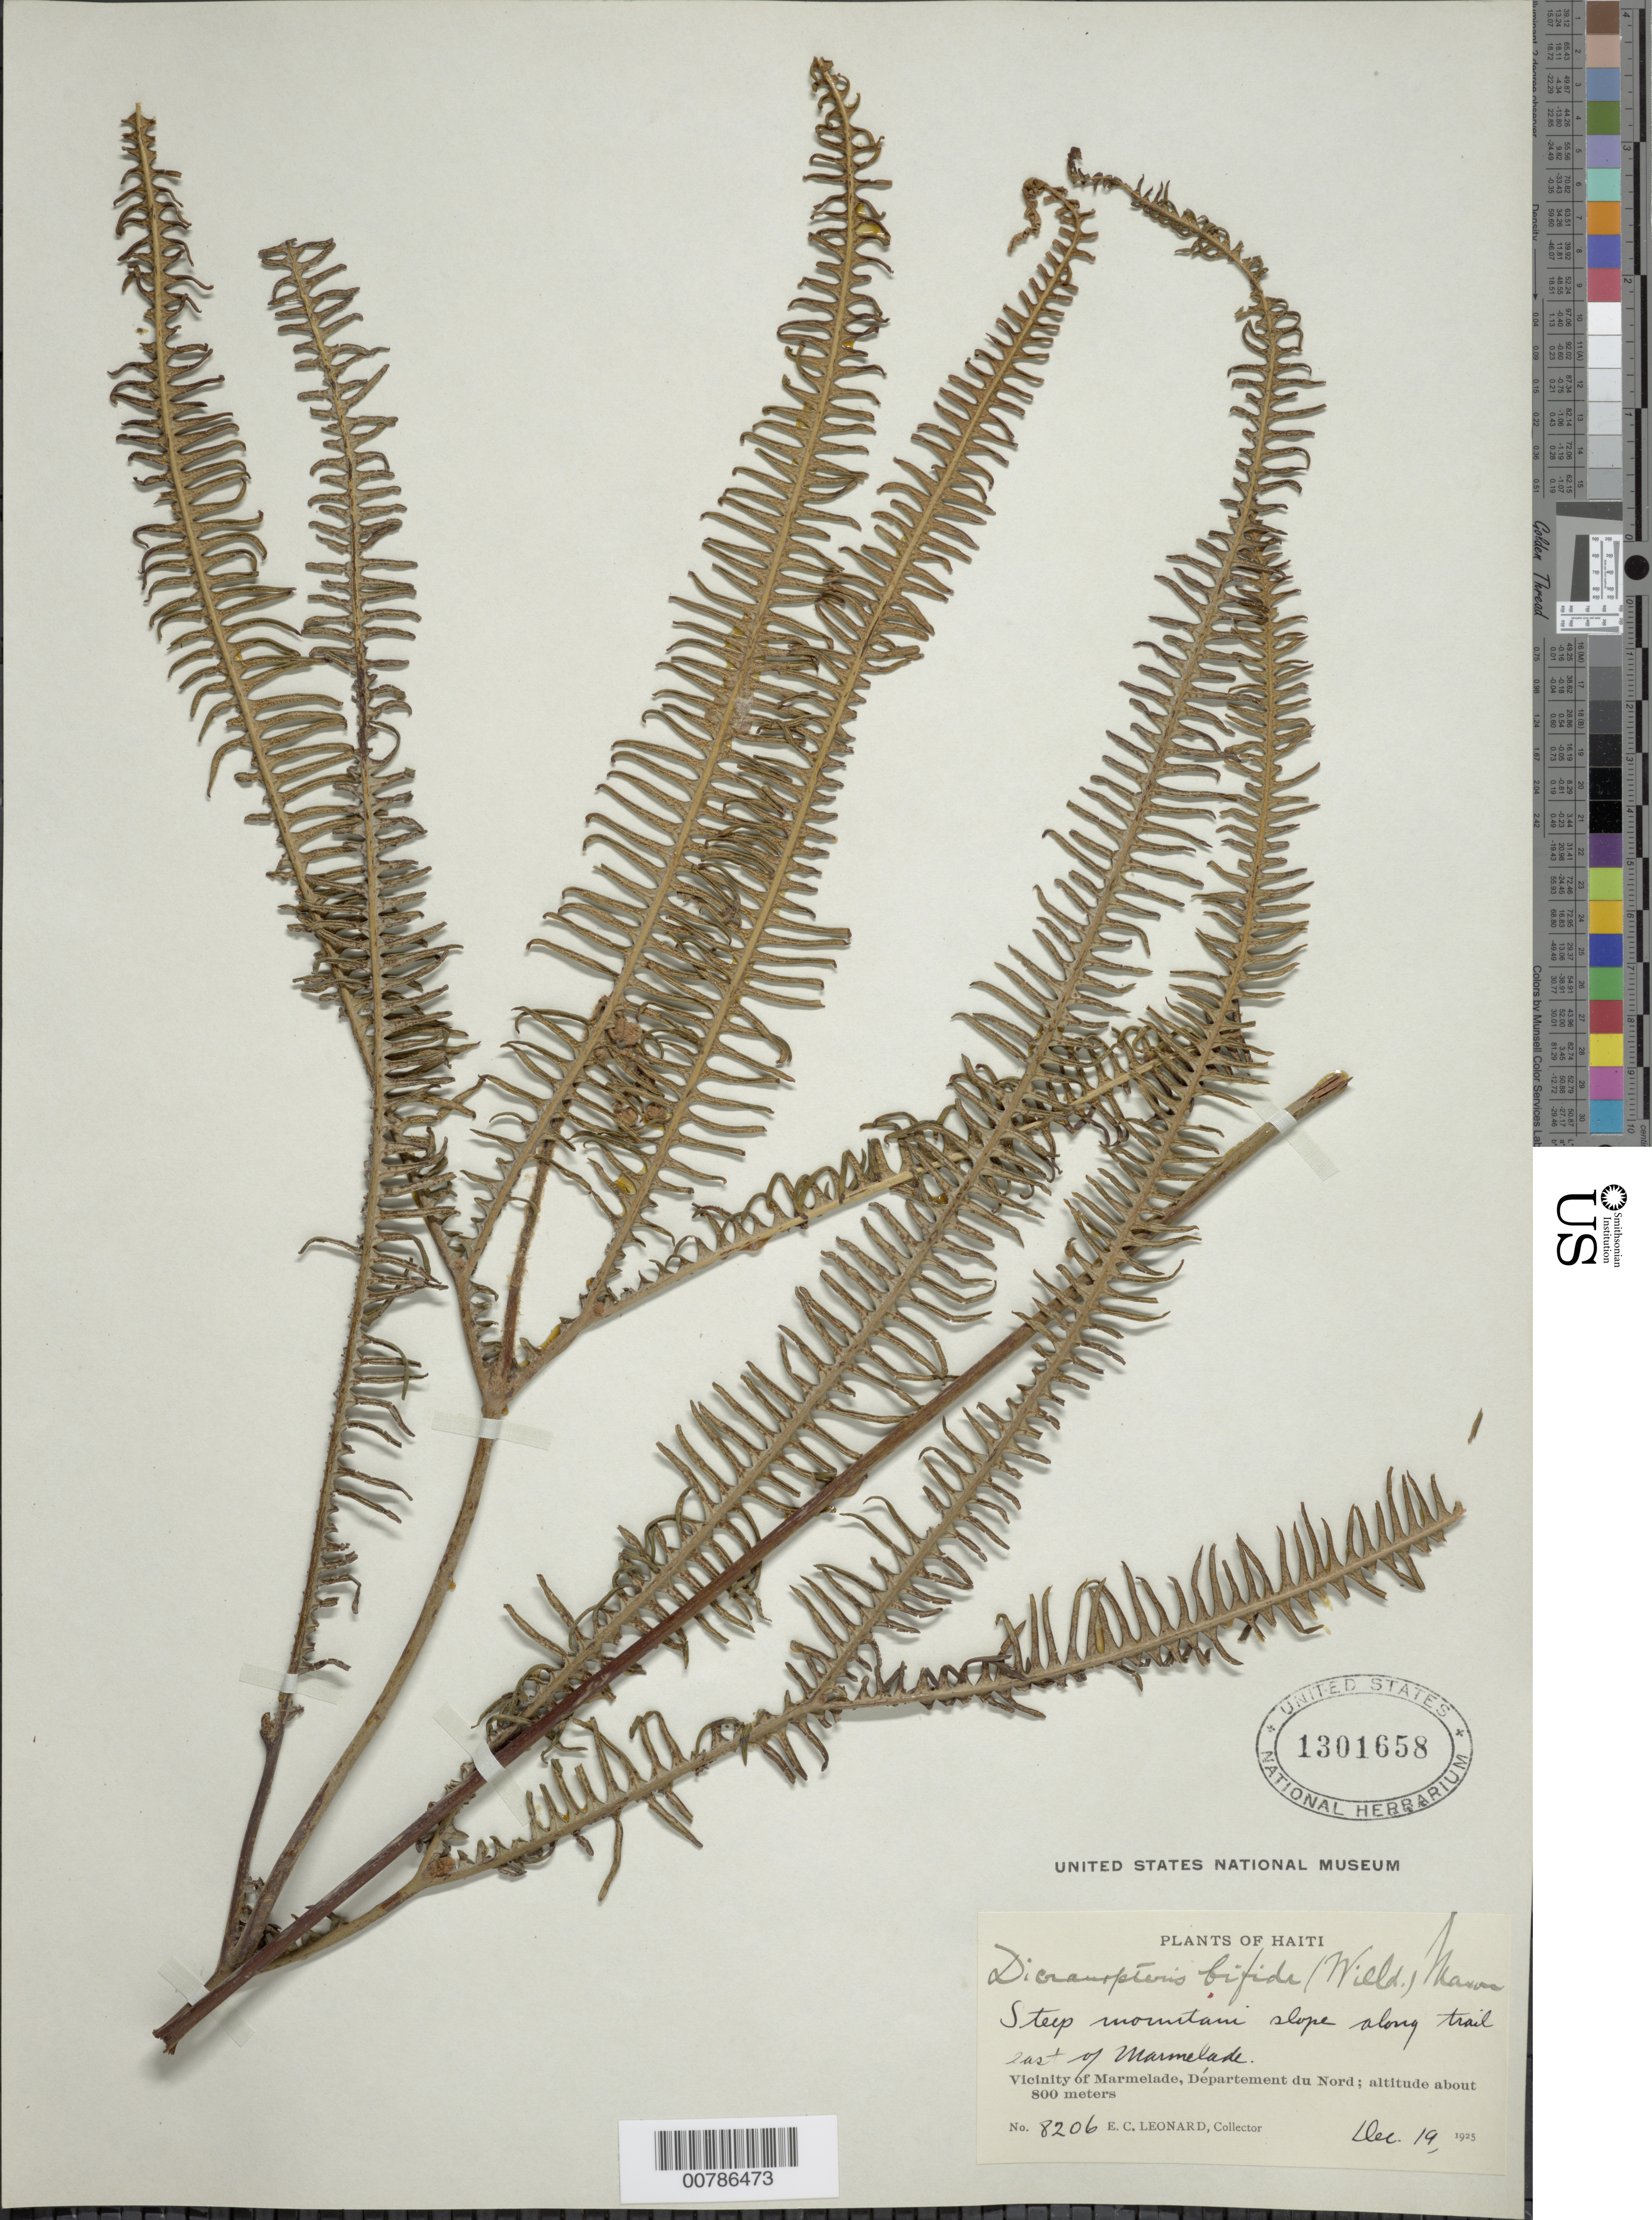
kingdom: Plantae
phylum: Tracheophyta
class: Polypodiopsida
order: Gleicheniales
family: Gleicheniaceae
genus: Sticherus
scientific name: Sticherus bifidus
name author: (Willd.) Ching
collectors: E. C. Leonard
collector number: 8206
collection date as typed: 19 Dec 1925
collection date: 1925-12-19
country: Haiti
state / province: Nord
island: Hispaniola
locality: Marmelade, E of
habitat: Steep mountain slope along trail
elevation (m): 800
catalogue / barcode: US 1301658